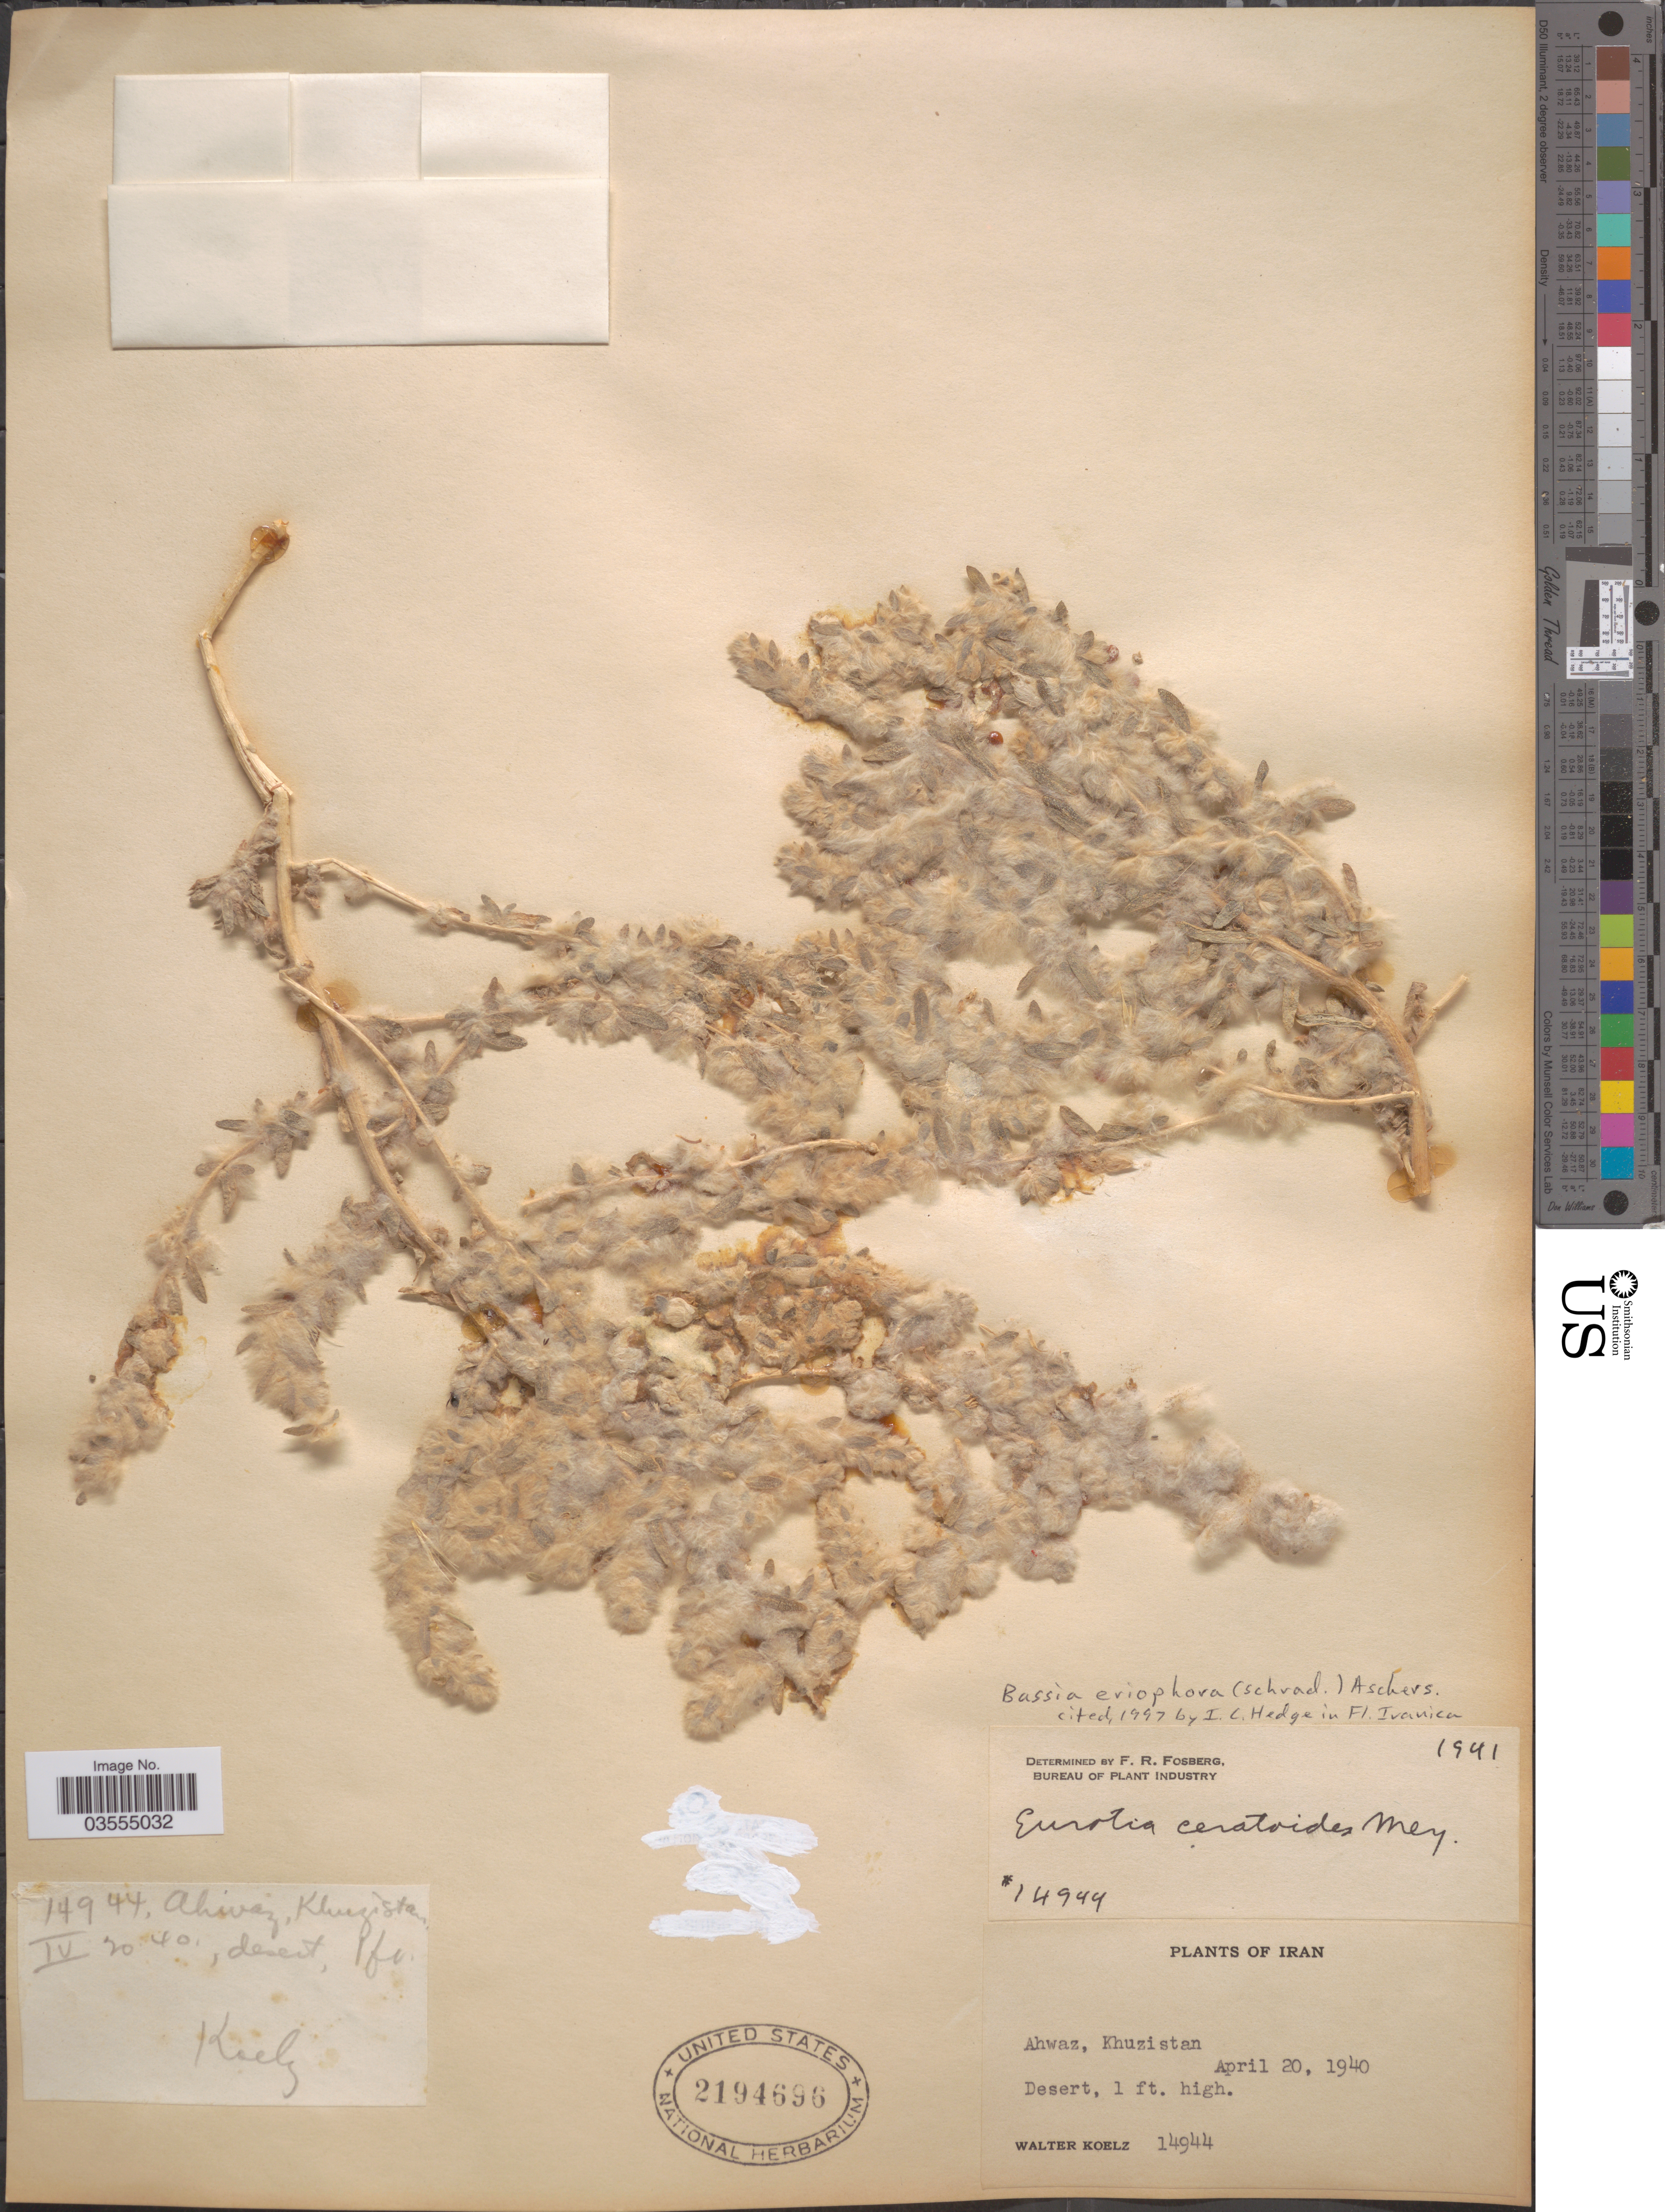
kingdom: Plantae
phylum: Tracheophyta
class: Magnoliopsida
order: Caryophyllales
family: Amaranthaceae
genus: Bassia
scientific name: Bassia eriophora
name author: (Schrad.) Asch.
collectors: W. N. Koelz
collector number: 14944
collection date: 1940-04-20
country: Iran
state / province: Khuzestan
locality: Ahwaz, Khuzistan.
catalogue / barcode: US 2194696